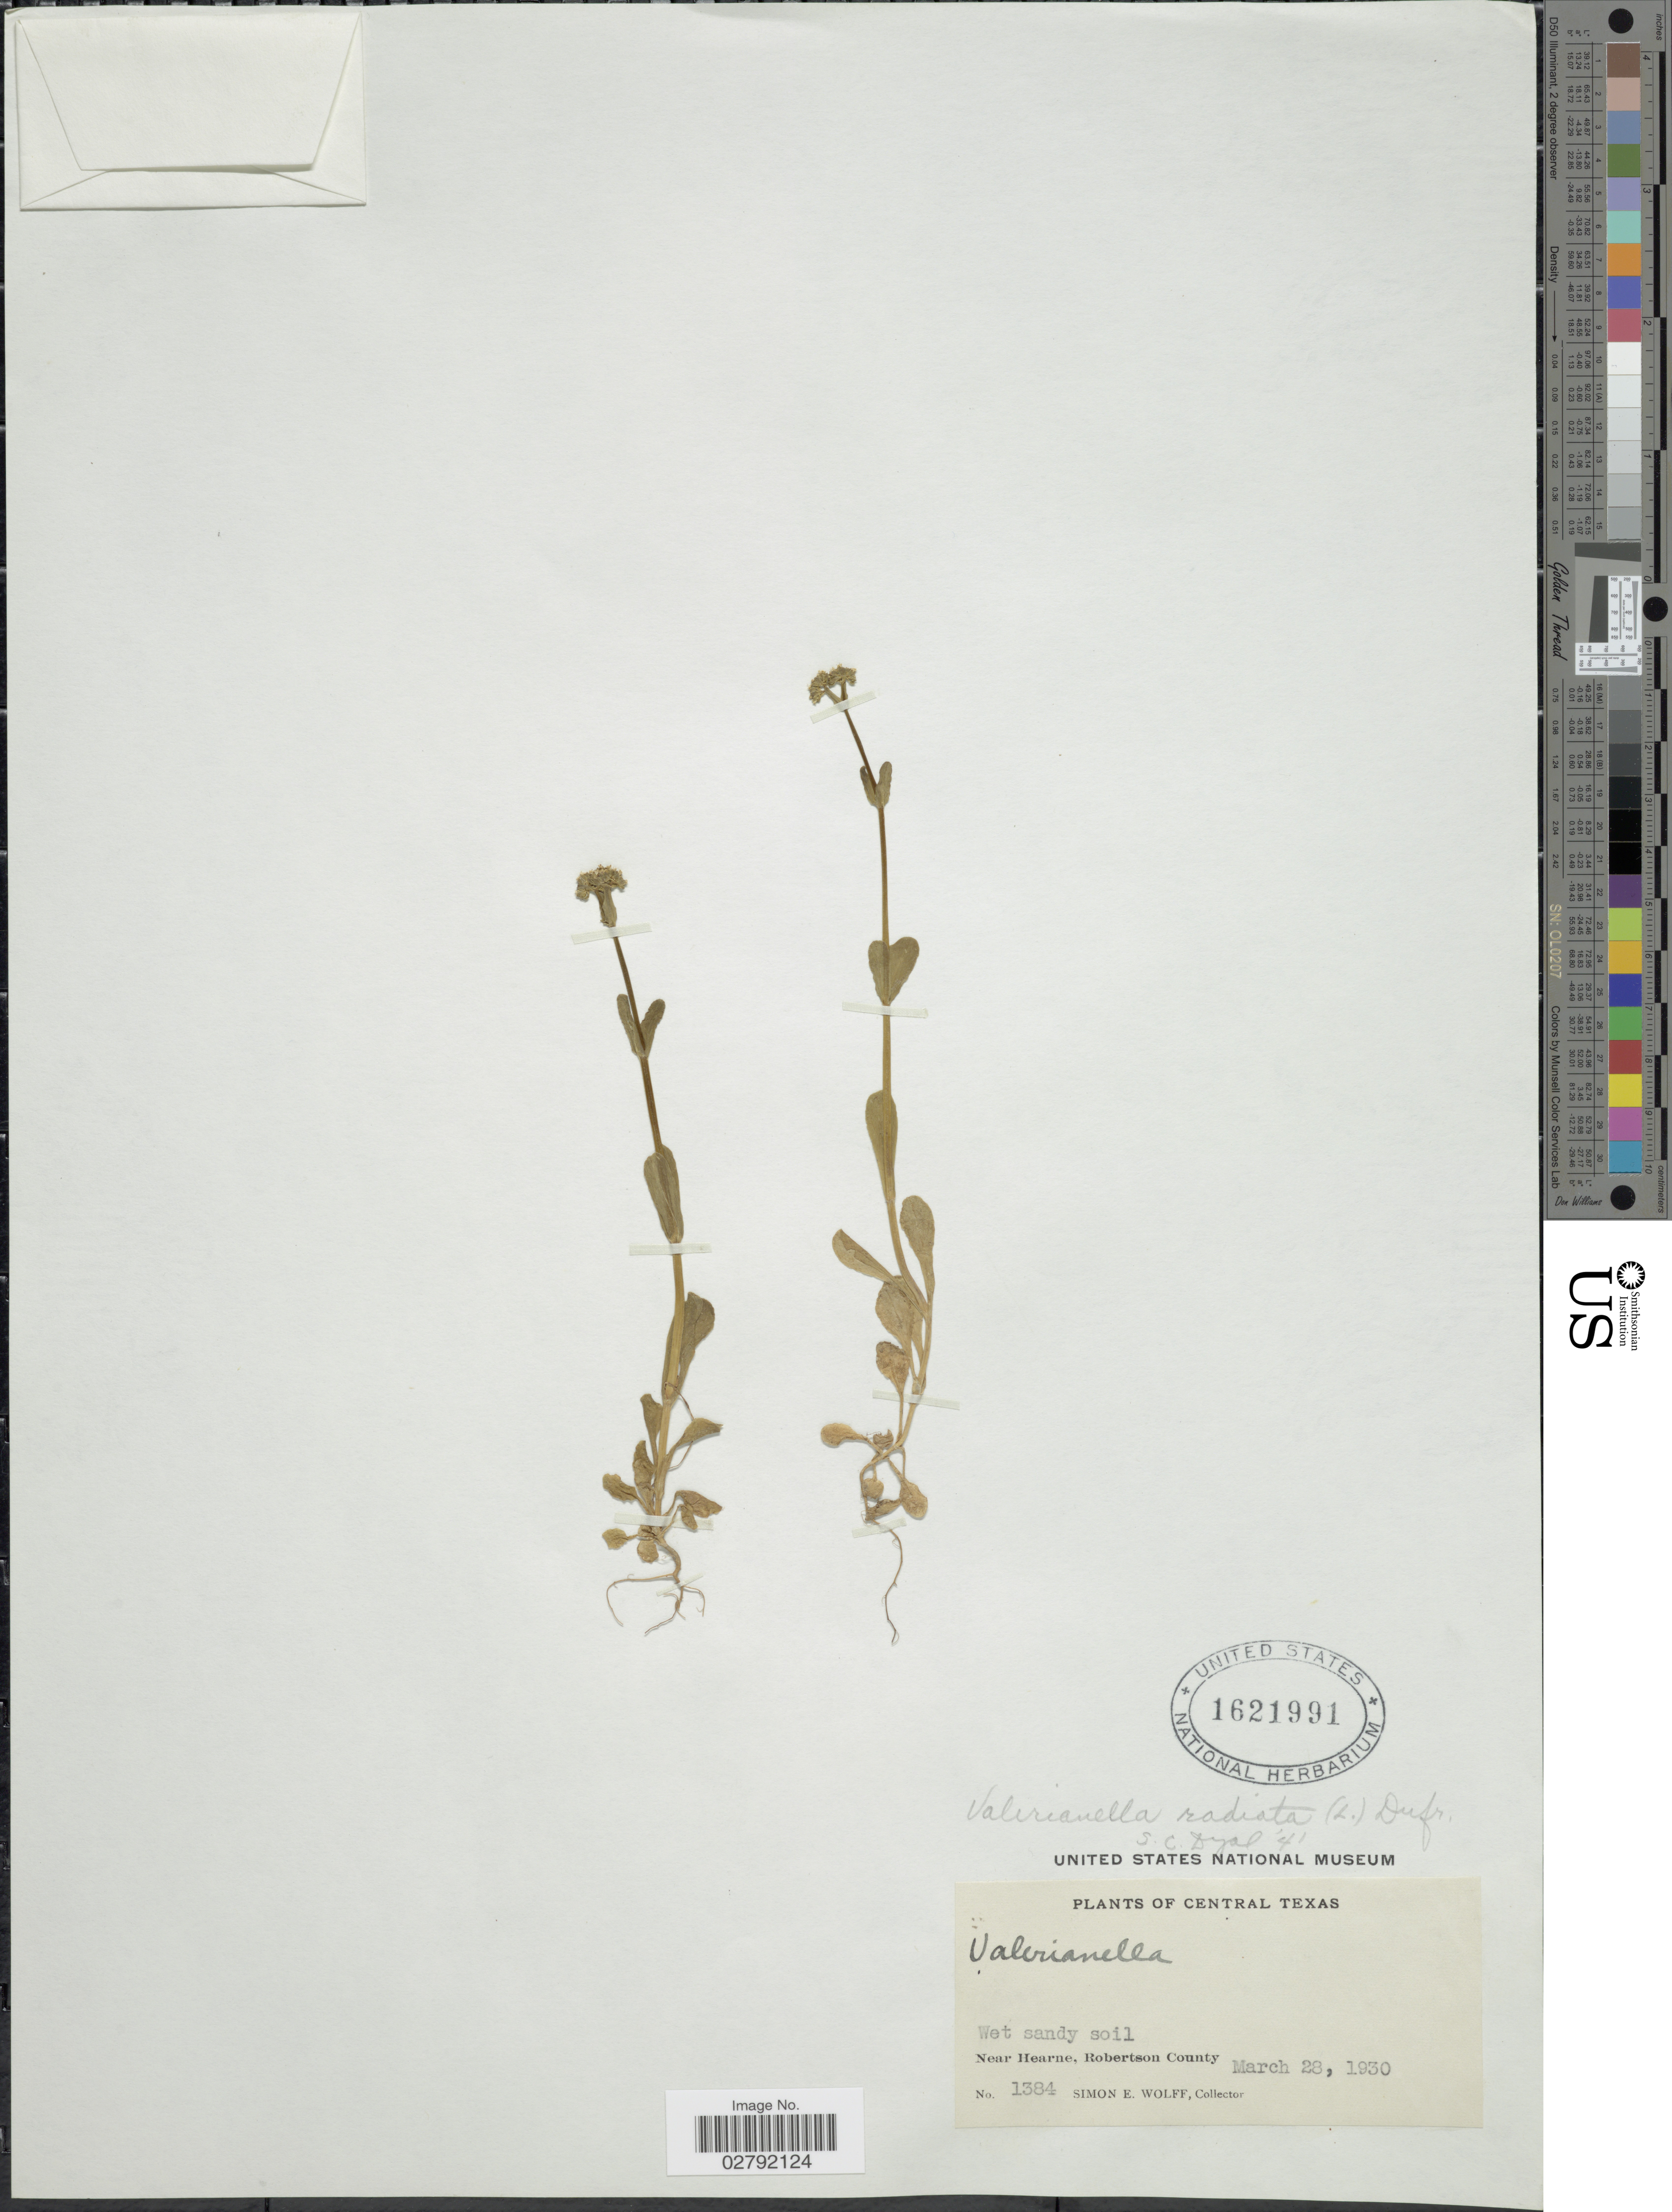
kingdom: Plantae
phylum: Tracheophyta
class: Magnoliopsida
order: Dipsacales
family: Caprifoliaceae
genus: Valerianella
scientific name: Valerianella radiata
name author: (L.) Dufr.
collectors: S. E. Wolff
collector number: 1384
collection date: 1930-03-28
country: United States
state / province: Texas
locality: Central Texas. Near Hearne, Robertson County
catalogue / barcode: US 1621991